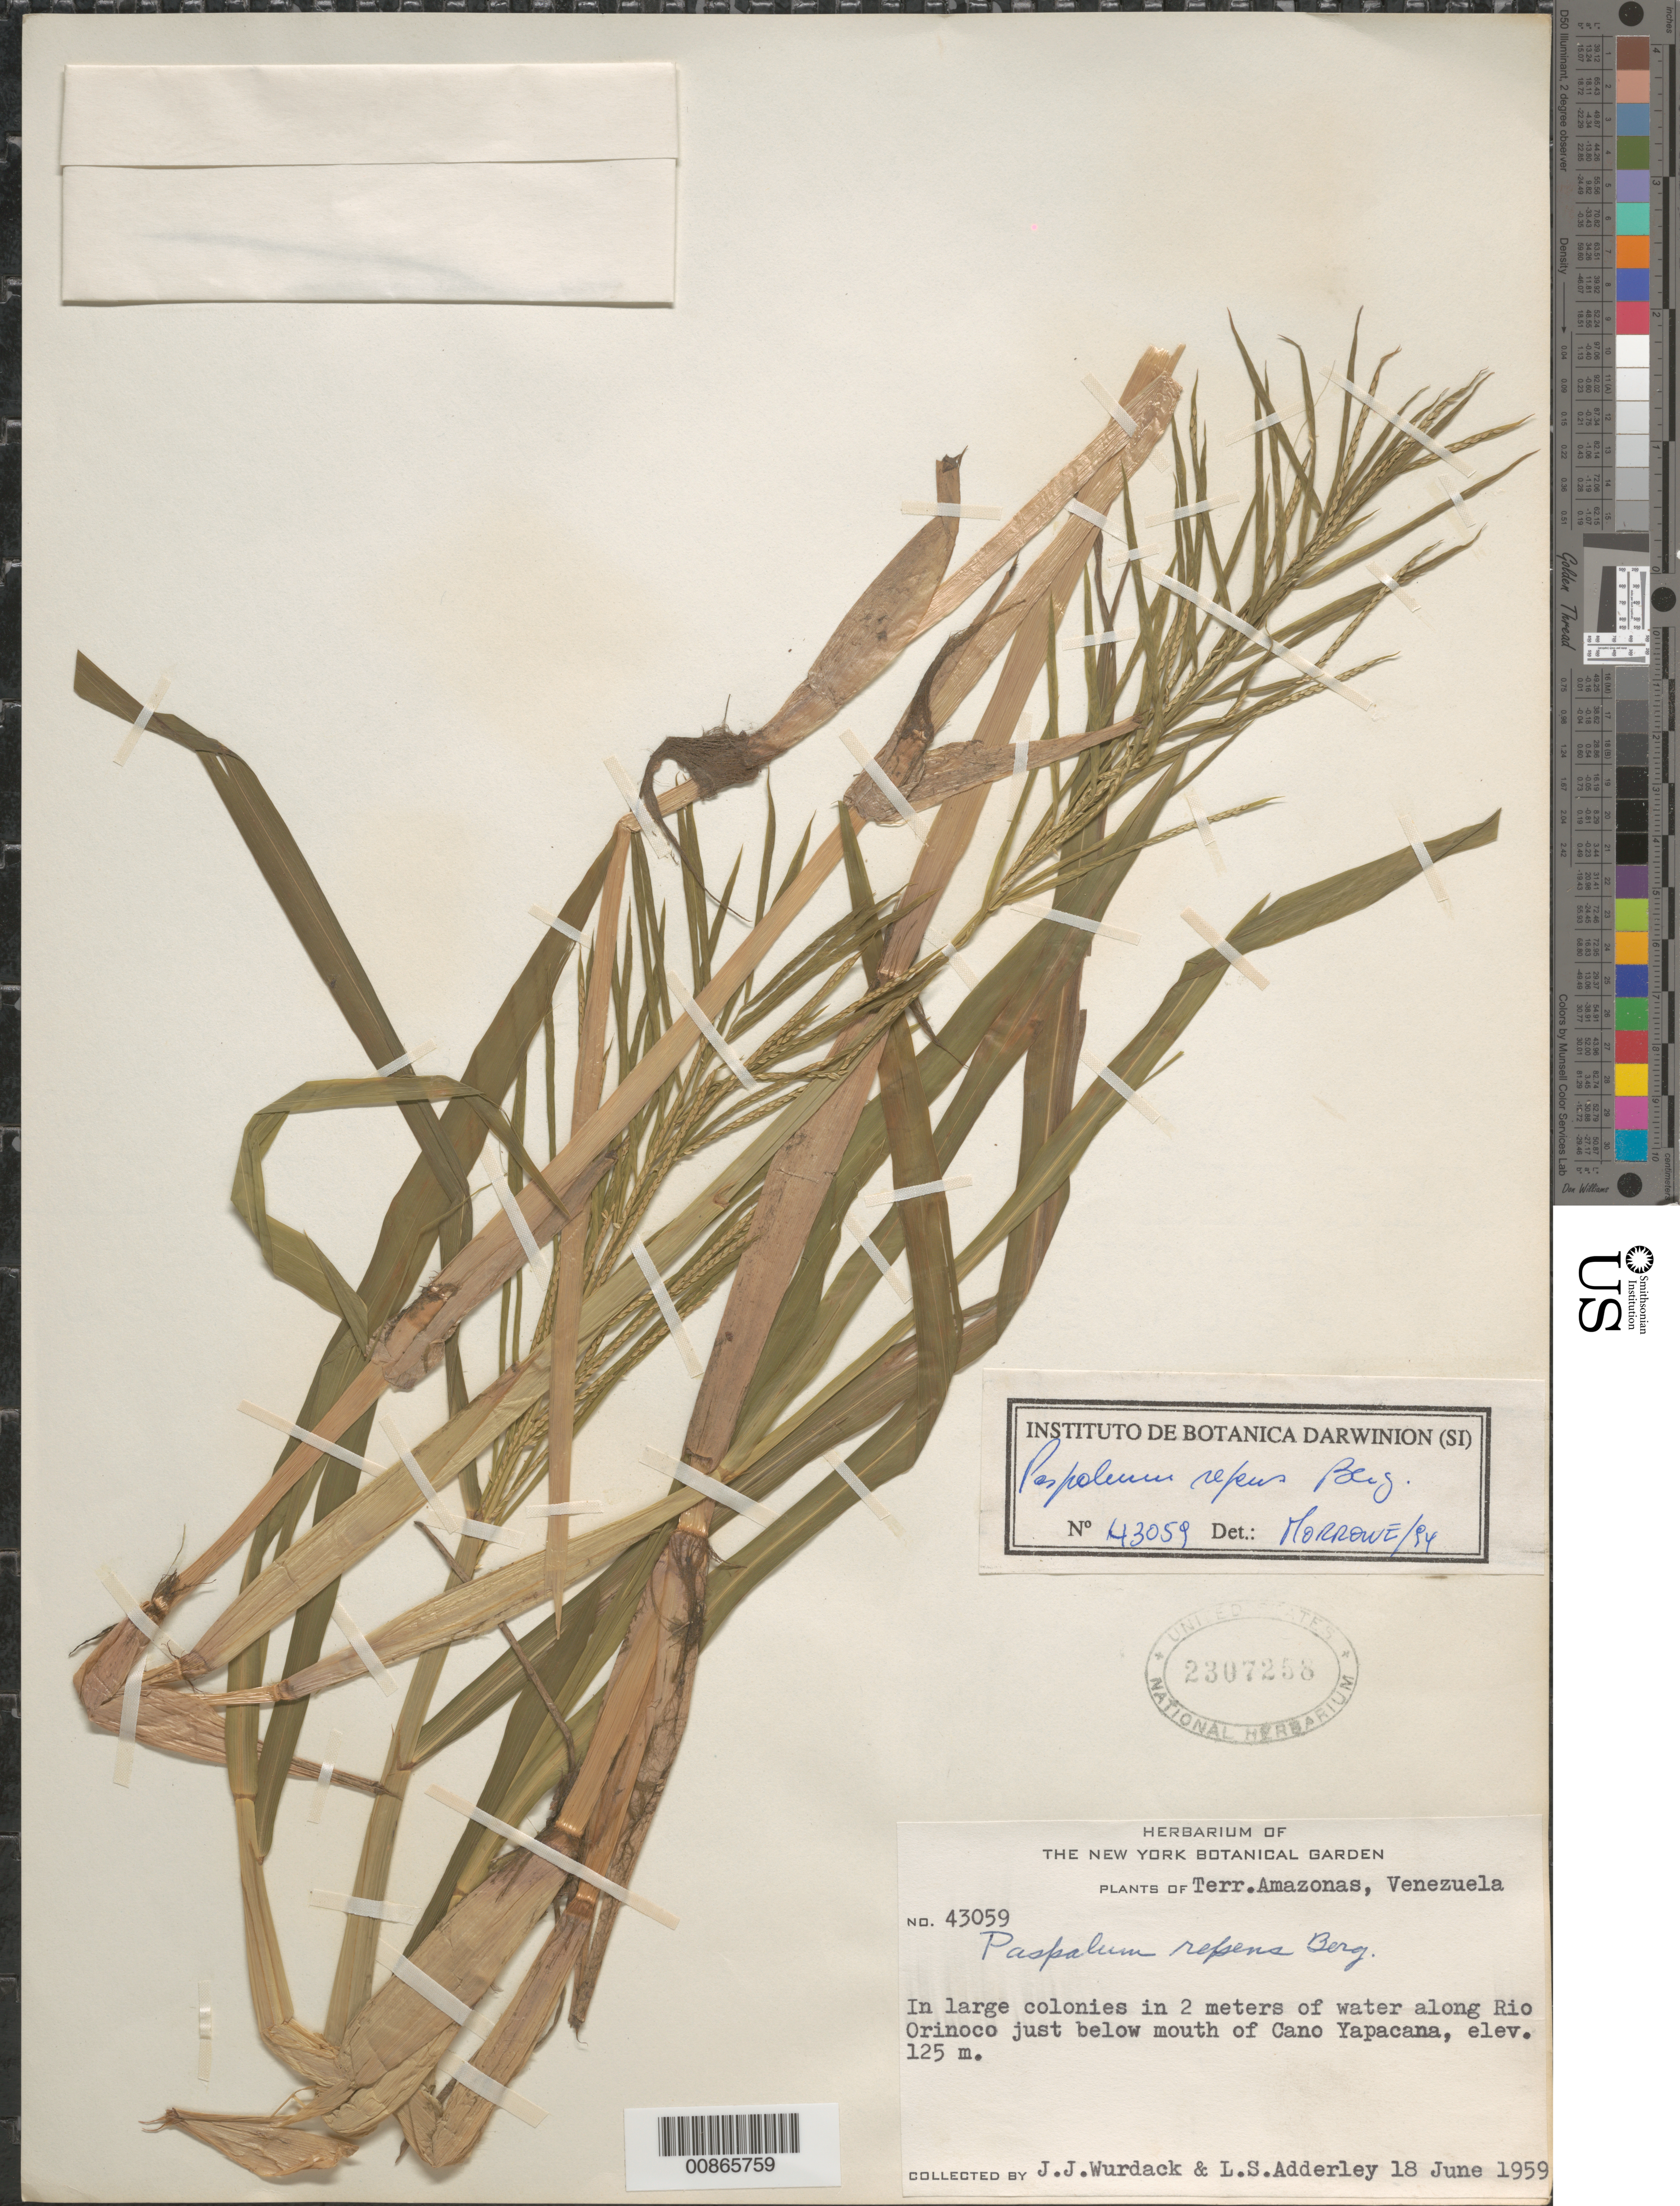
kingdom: Plantae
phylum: Tracheophyta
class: Liliopsida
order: Poales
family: Poaceae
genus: Paspalum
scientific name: Paspalum repens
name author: P.J. Bergius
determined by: Morrone, O. N., (SI), Instituto de Botánica Darwinion (Argentina)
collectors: J. J. Wurdack & L. S. Adderley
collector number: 43059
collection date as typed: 18-Jun-59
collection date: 1959-06-18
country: Venezuela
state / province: Amazonas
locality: Río Orinoco, Caño Yapacana, just below mouth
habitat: In 2 m of water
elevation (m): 125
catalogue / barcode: US 2307258